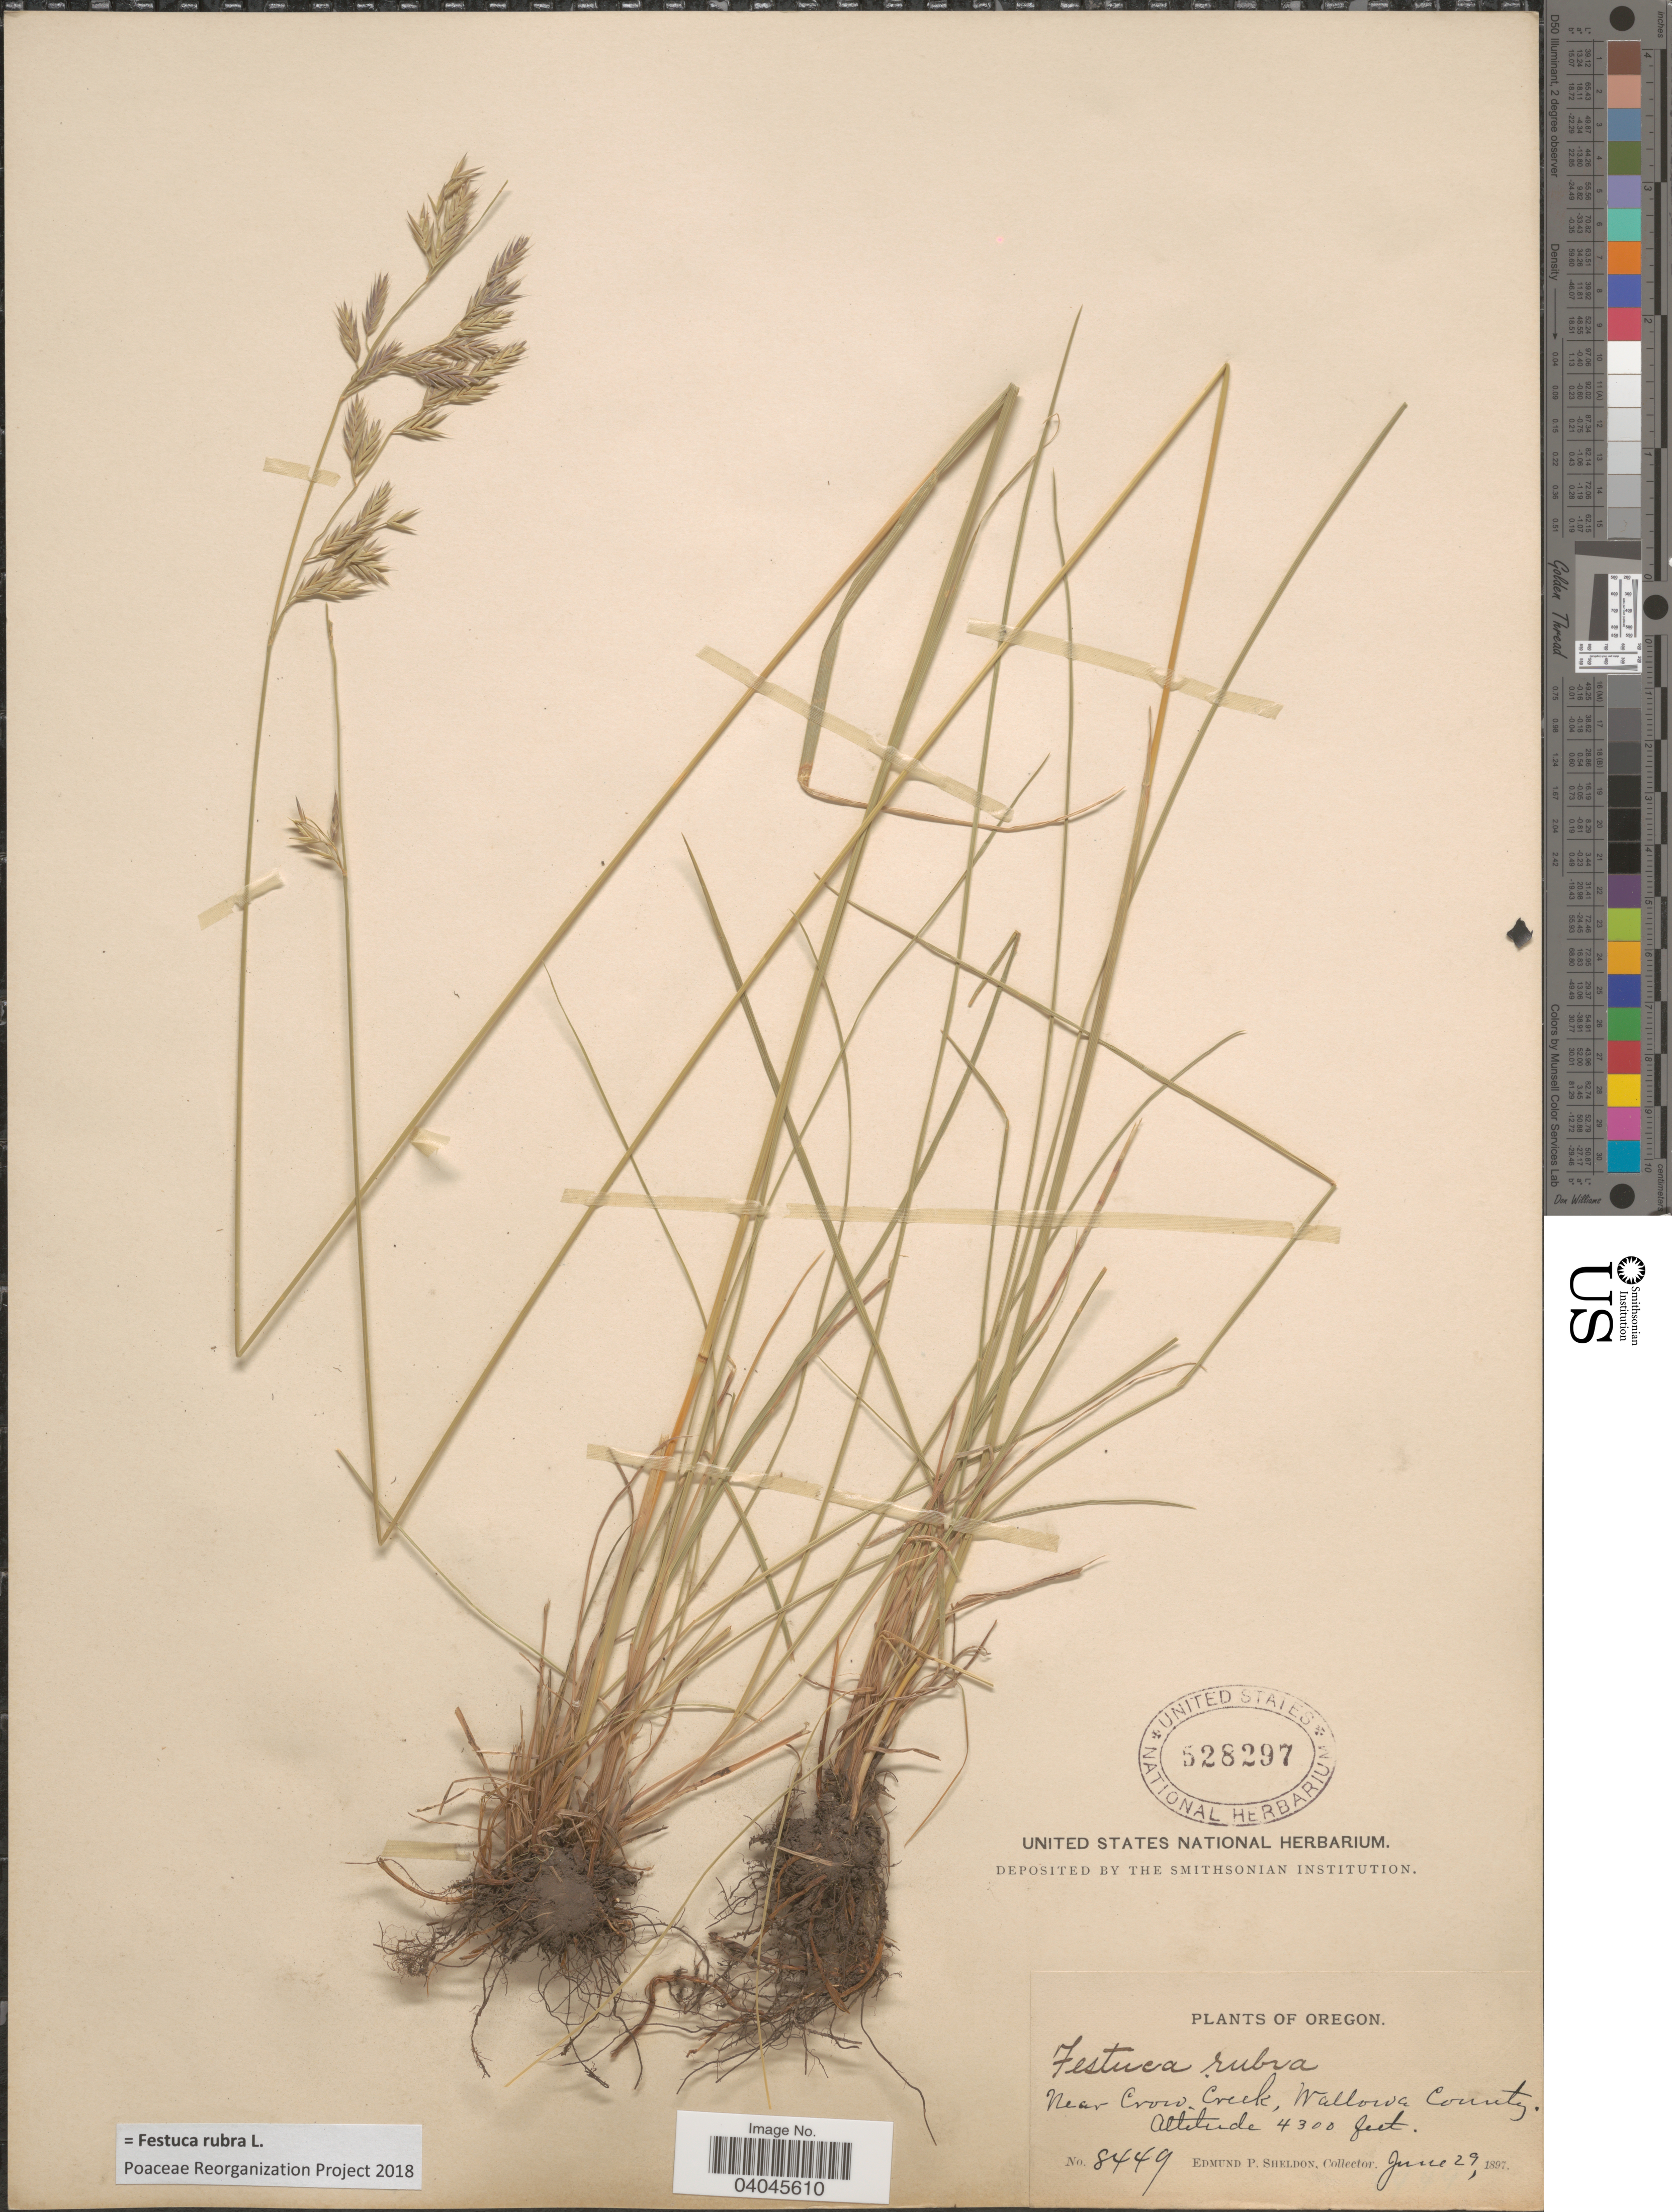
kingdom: Plantae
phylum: Tracheophyta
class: Liliopsida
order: Poales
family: Poaceae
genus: Festuca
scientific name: Festuca rubra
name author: L.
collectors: E. P. Sheldon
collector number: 8449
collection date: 1897-06-29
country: United States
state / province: Oregon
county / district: Wallowa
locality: Near Crow Creek, Wallowa County.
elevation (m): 1311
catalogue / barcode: US 528297